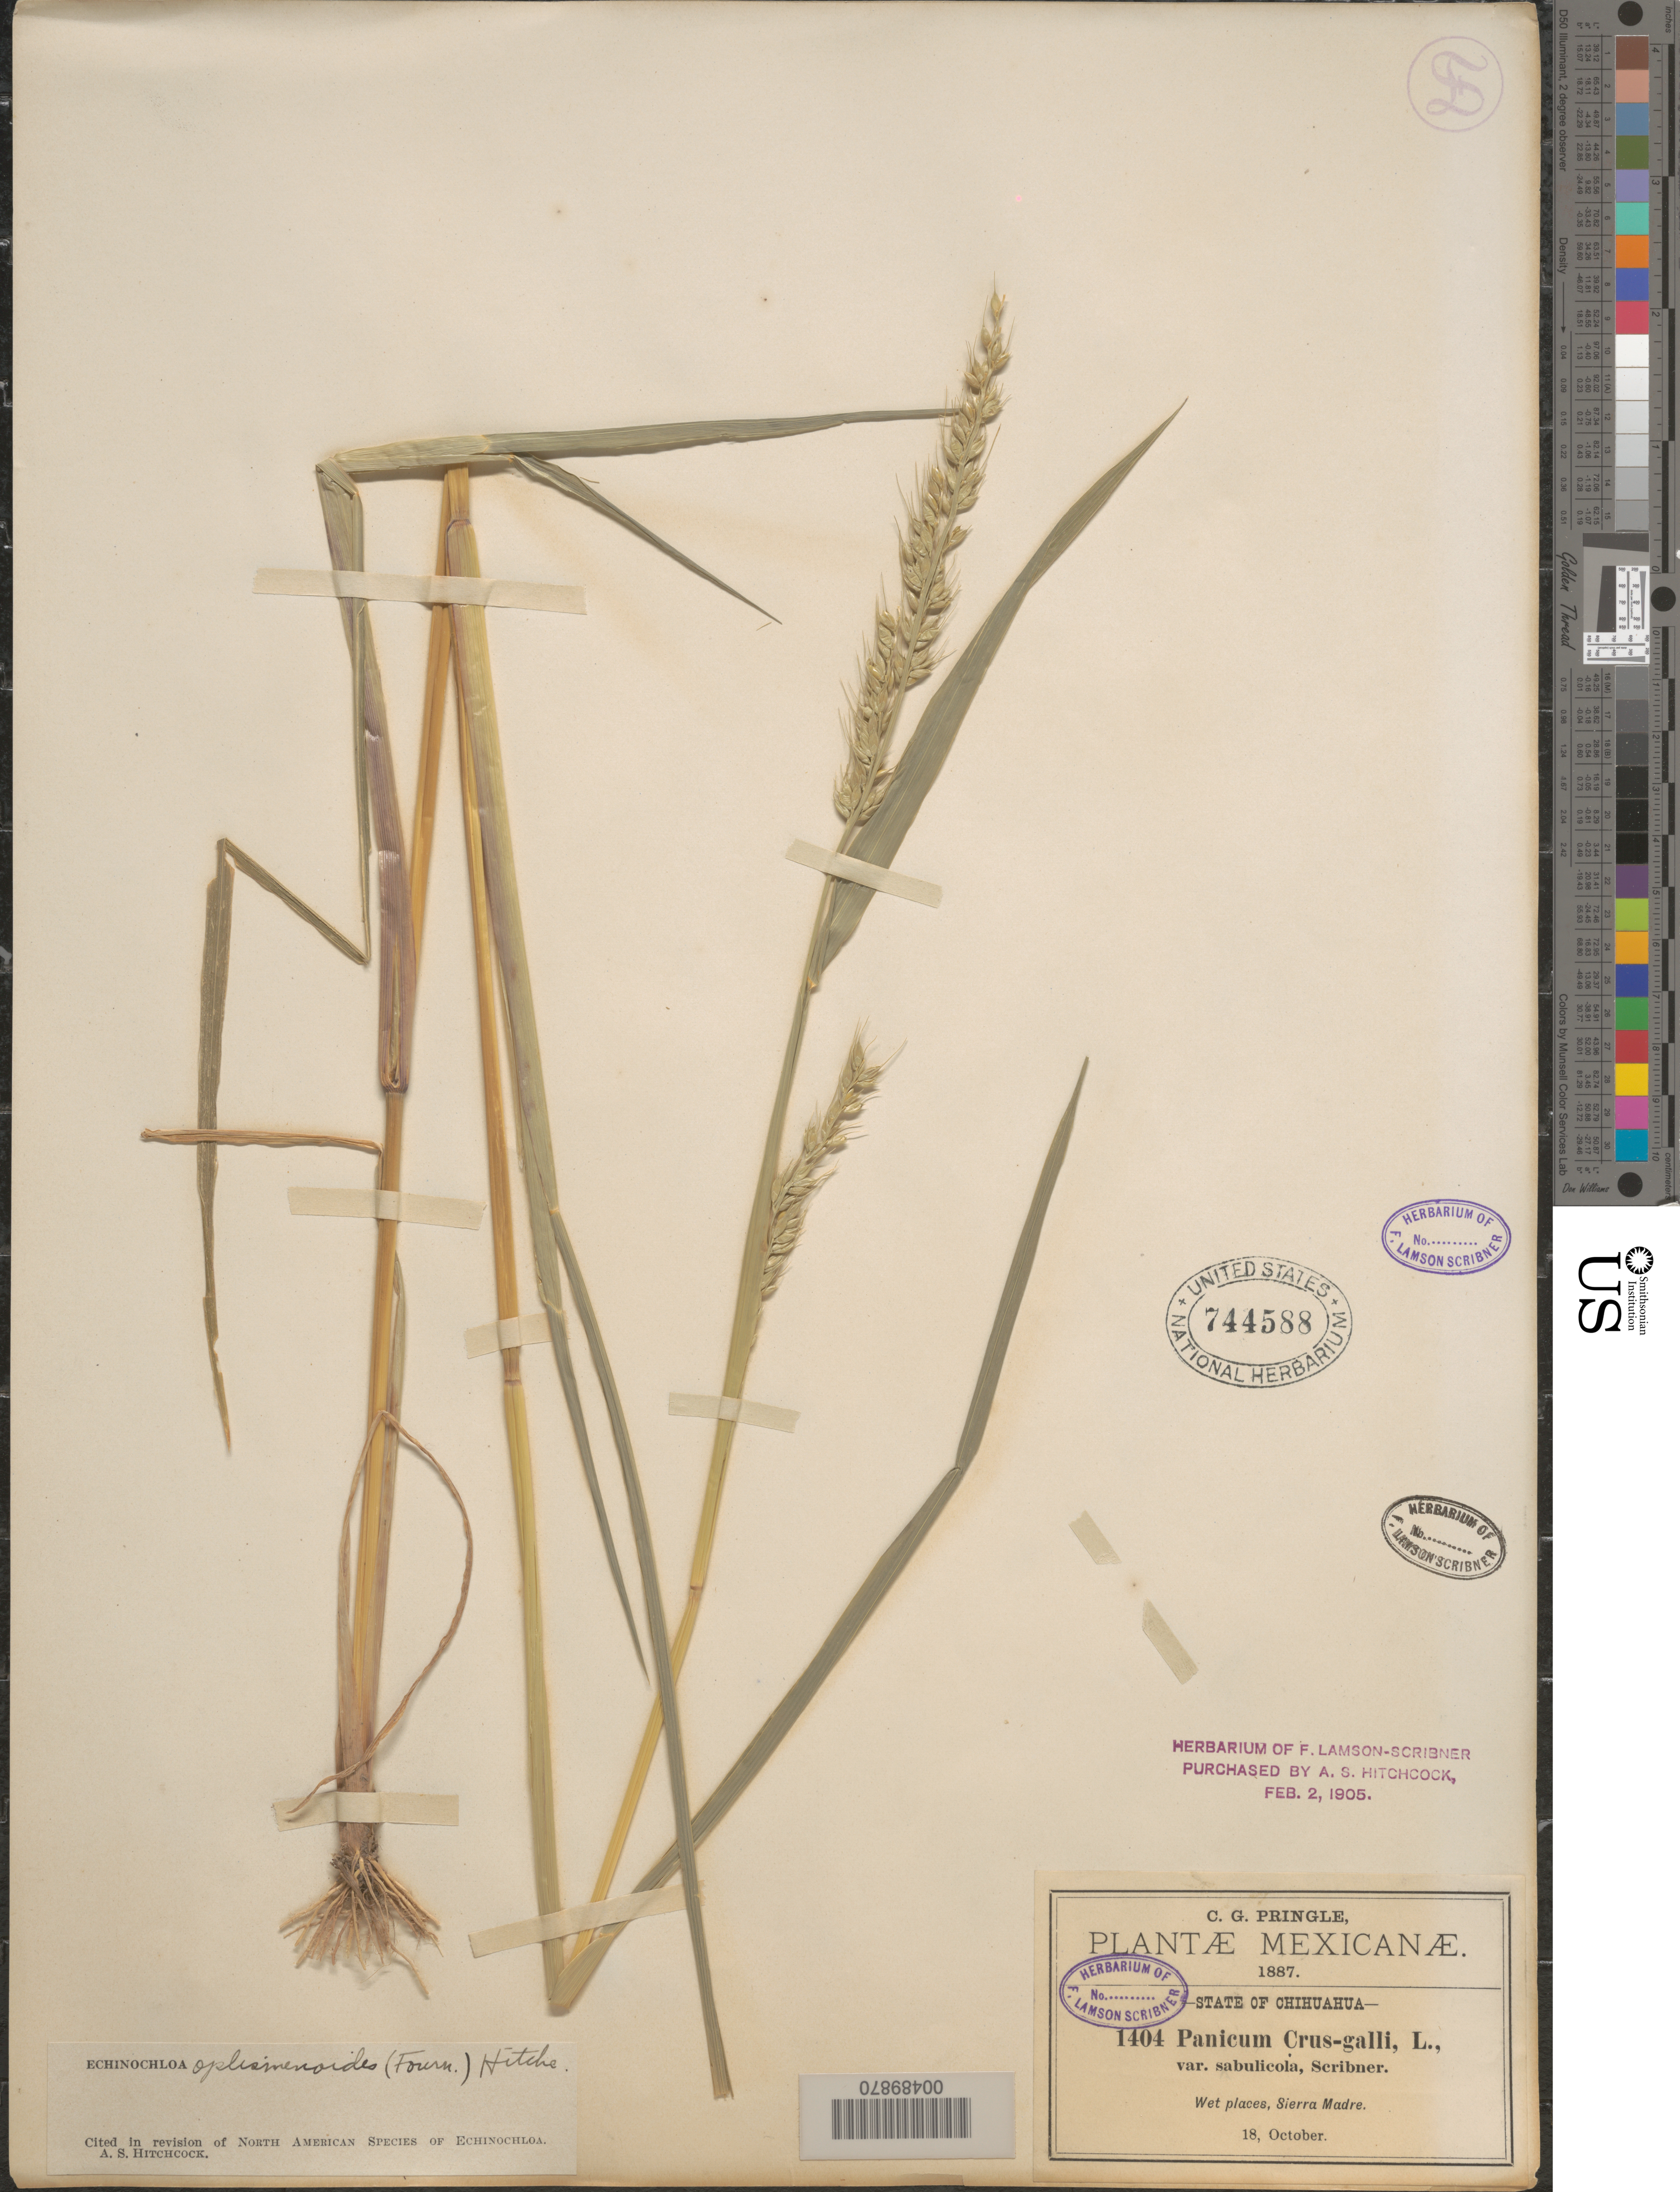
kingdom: Plantae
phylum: Tracheophyta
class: Liliopsida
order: Poales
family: Poaceae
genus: Echinochloa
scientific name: Echinochloa oplismenoides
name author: (E. Fourn.) Hitchc.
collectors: C. G. Pringle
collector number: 1404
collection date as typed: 18 Oct 1887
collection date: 1887-10-18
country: Mexico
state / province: Chihuahua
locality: Sierra Madre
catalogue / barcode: US 744588